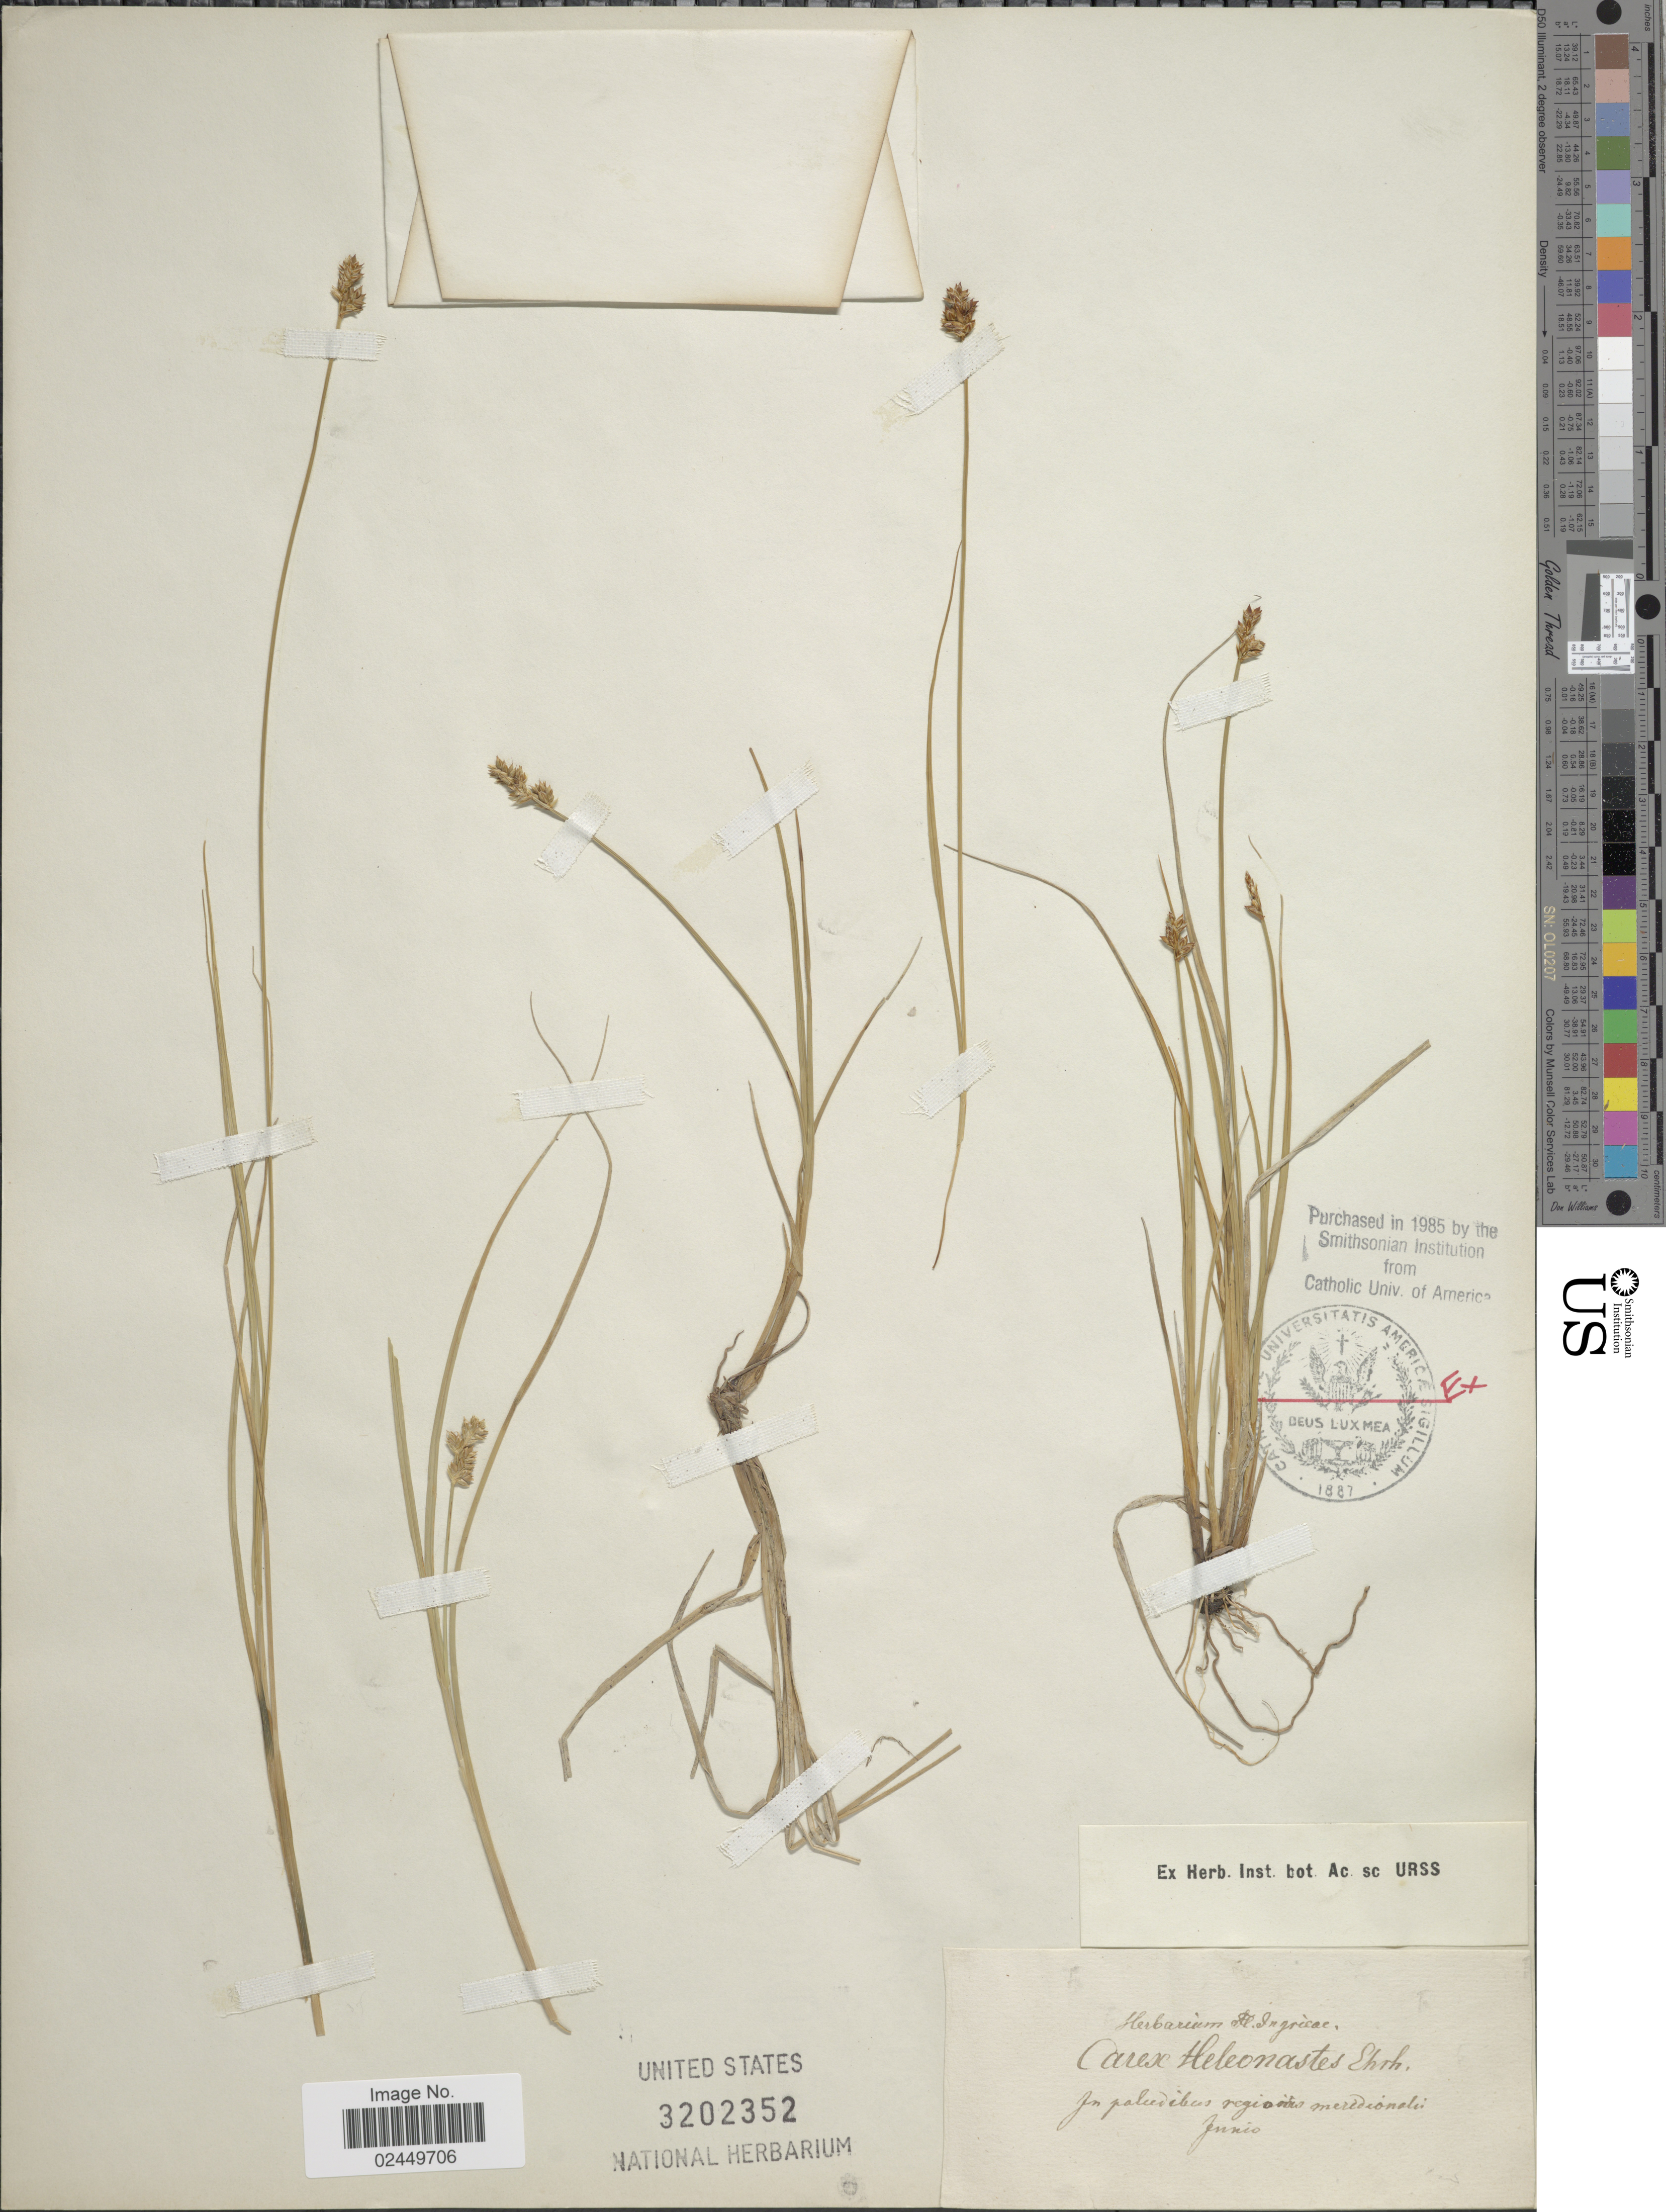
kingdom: Plantae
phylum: Tracheophyta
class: Liliopsida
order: Poales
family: Cyperaceae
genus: Carex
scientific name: Carex heleonastes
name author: Ehrh. ex L. f.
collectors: Herbarium Florae Ingricae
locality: In paludibus regionis meridionalis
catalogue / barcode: US 3202352